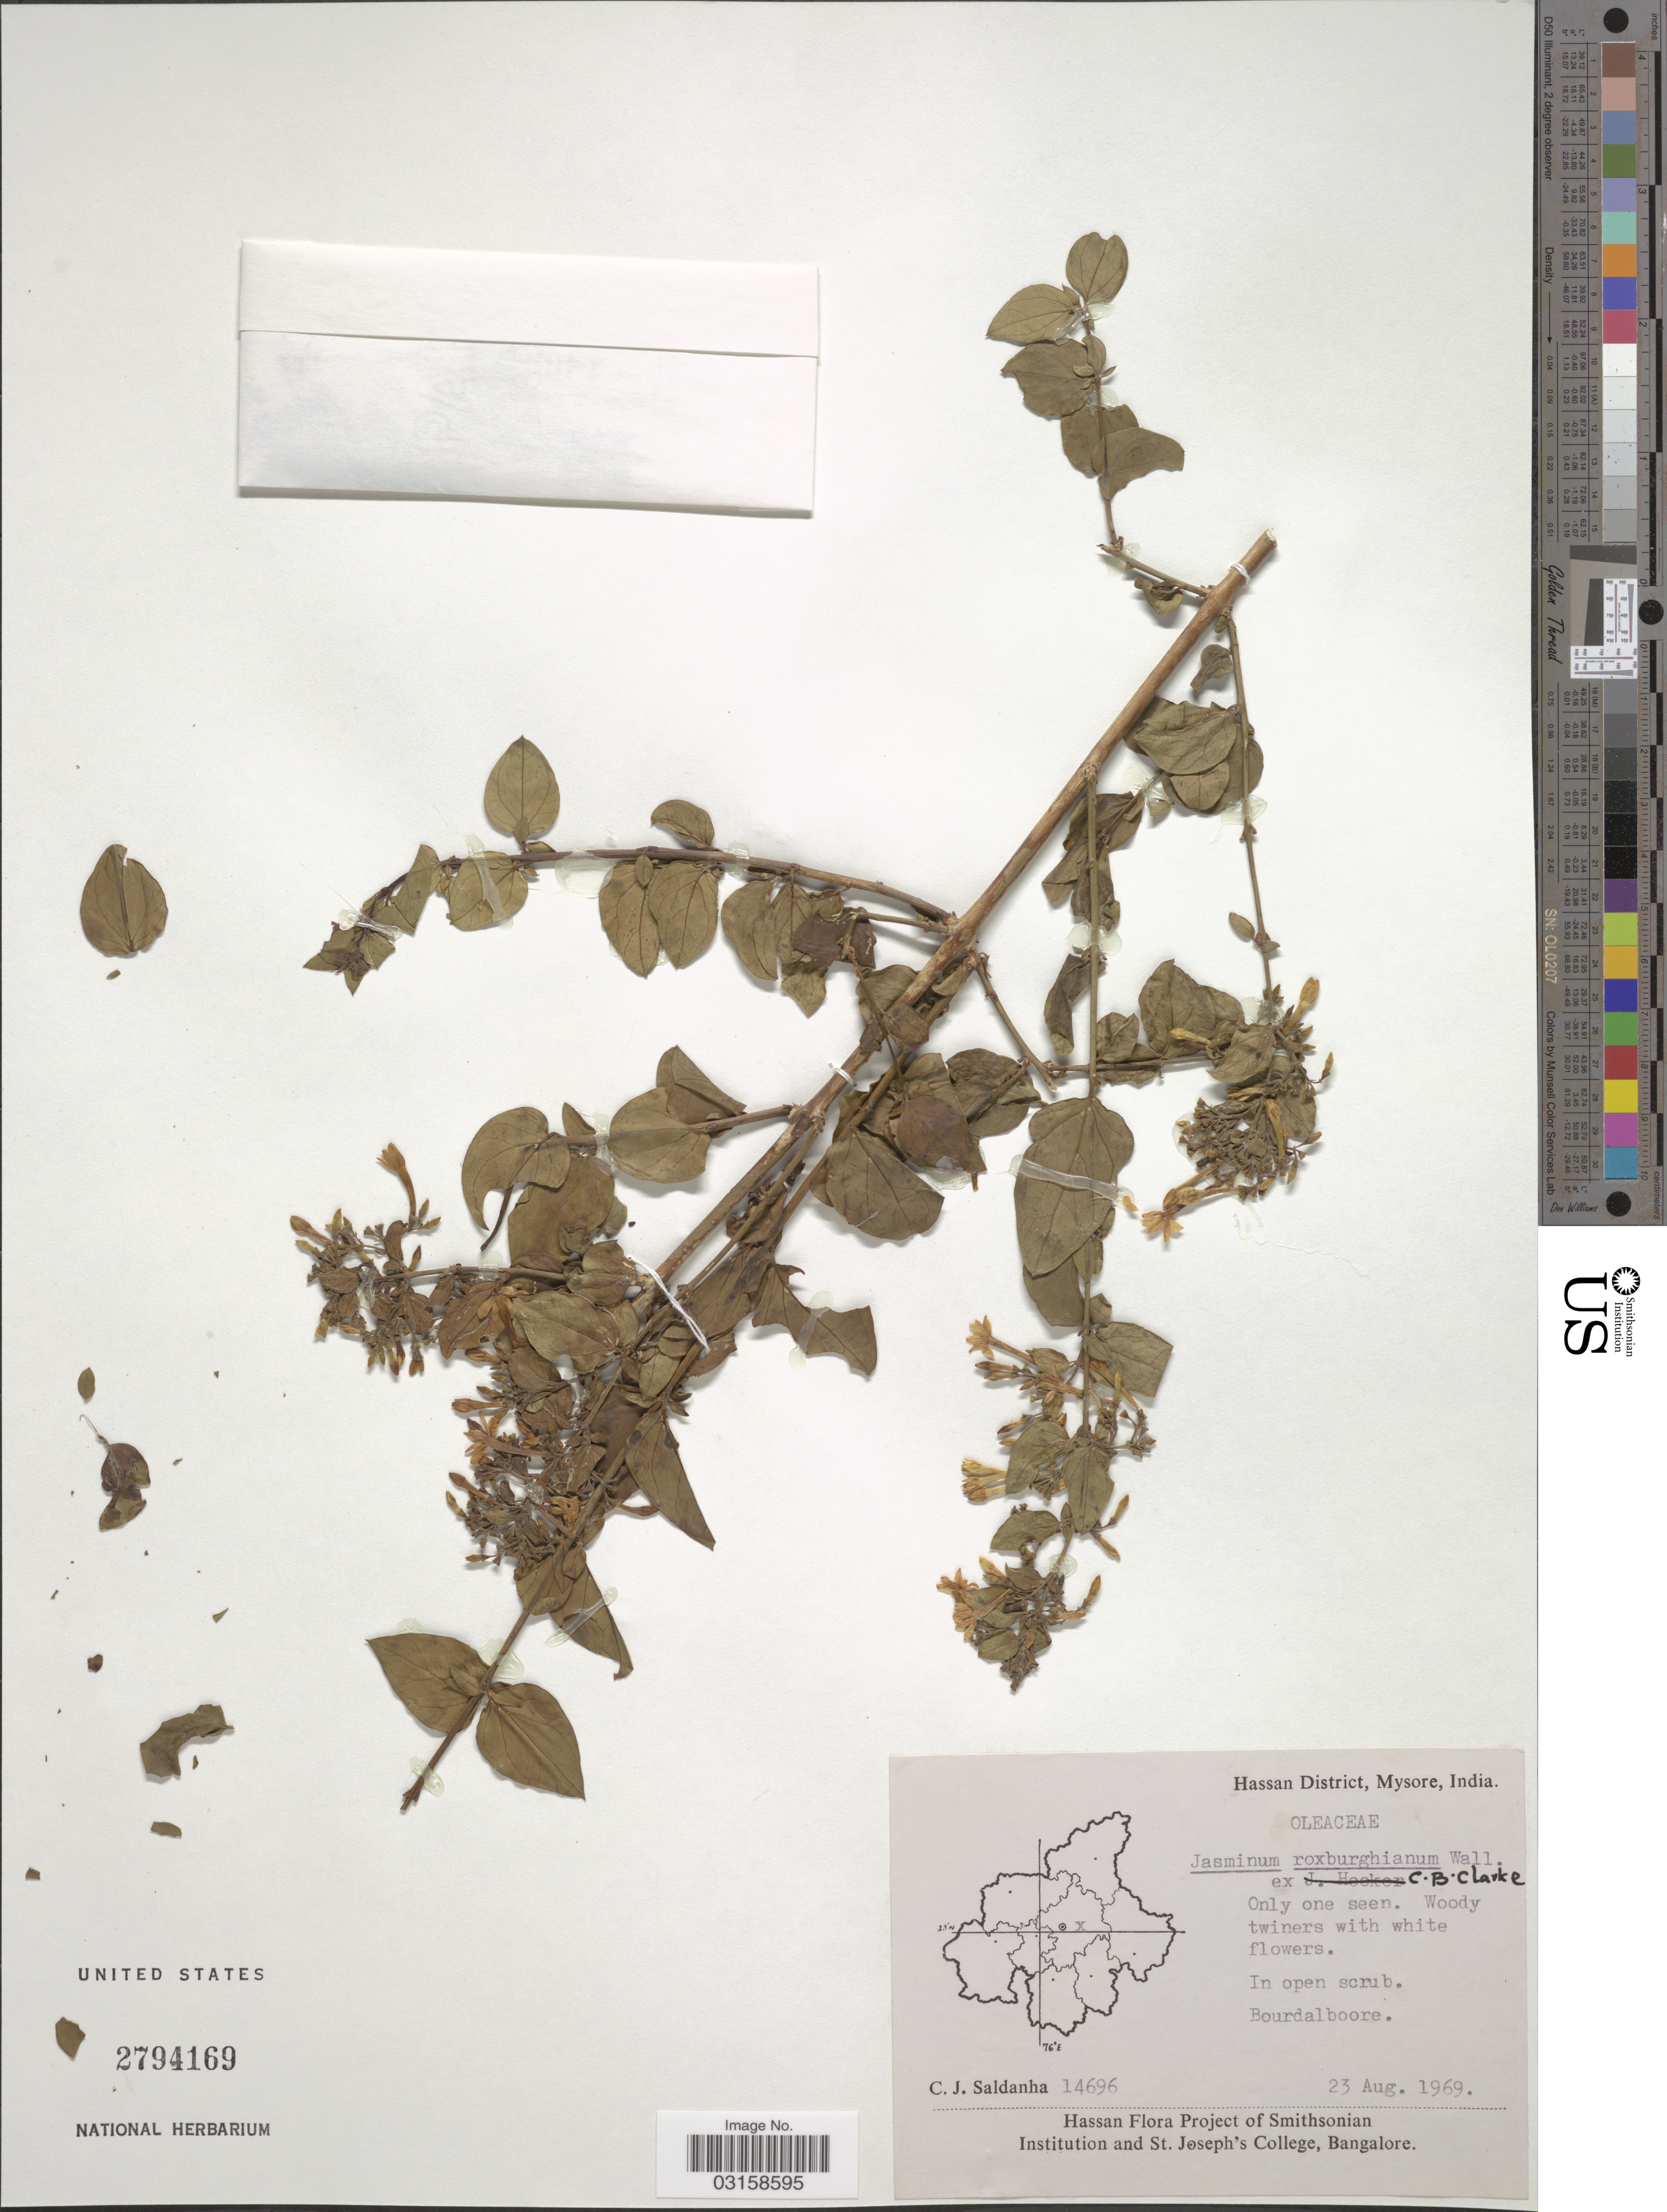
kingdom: Plantae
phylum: Tracheophyta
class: Magnoliopsida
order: Lamiales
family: Oleaceae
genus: Jasminum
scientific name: Jasminum roxburghianum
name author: (C.B. Clarke) Wall.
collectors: C. J. Saldanha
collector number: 14696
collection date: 1969-08-23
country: India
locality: Hassan District, Mysore. Bourdalboore.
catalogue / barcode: US 2794169